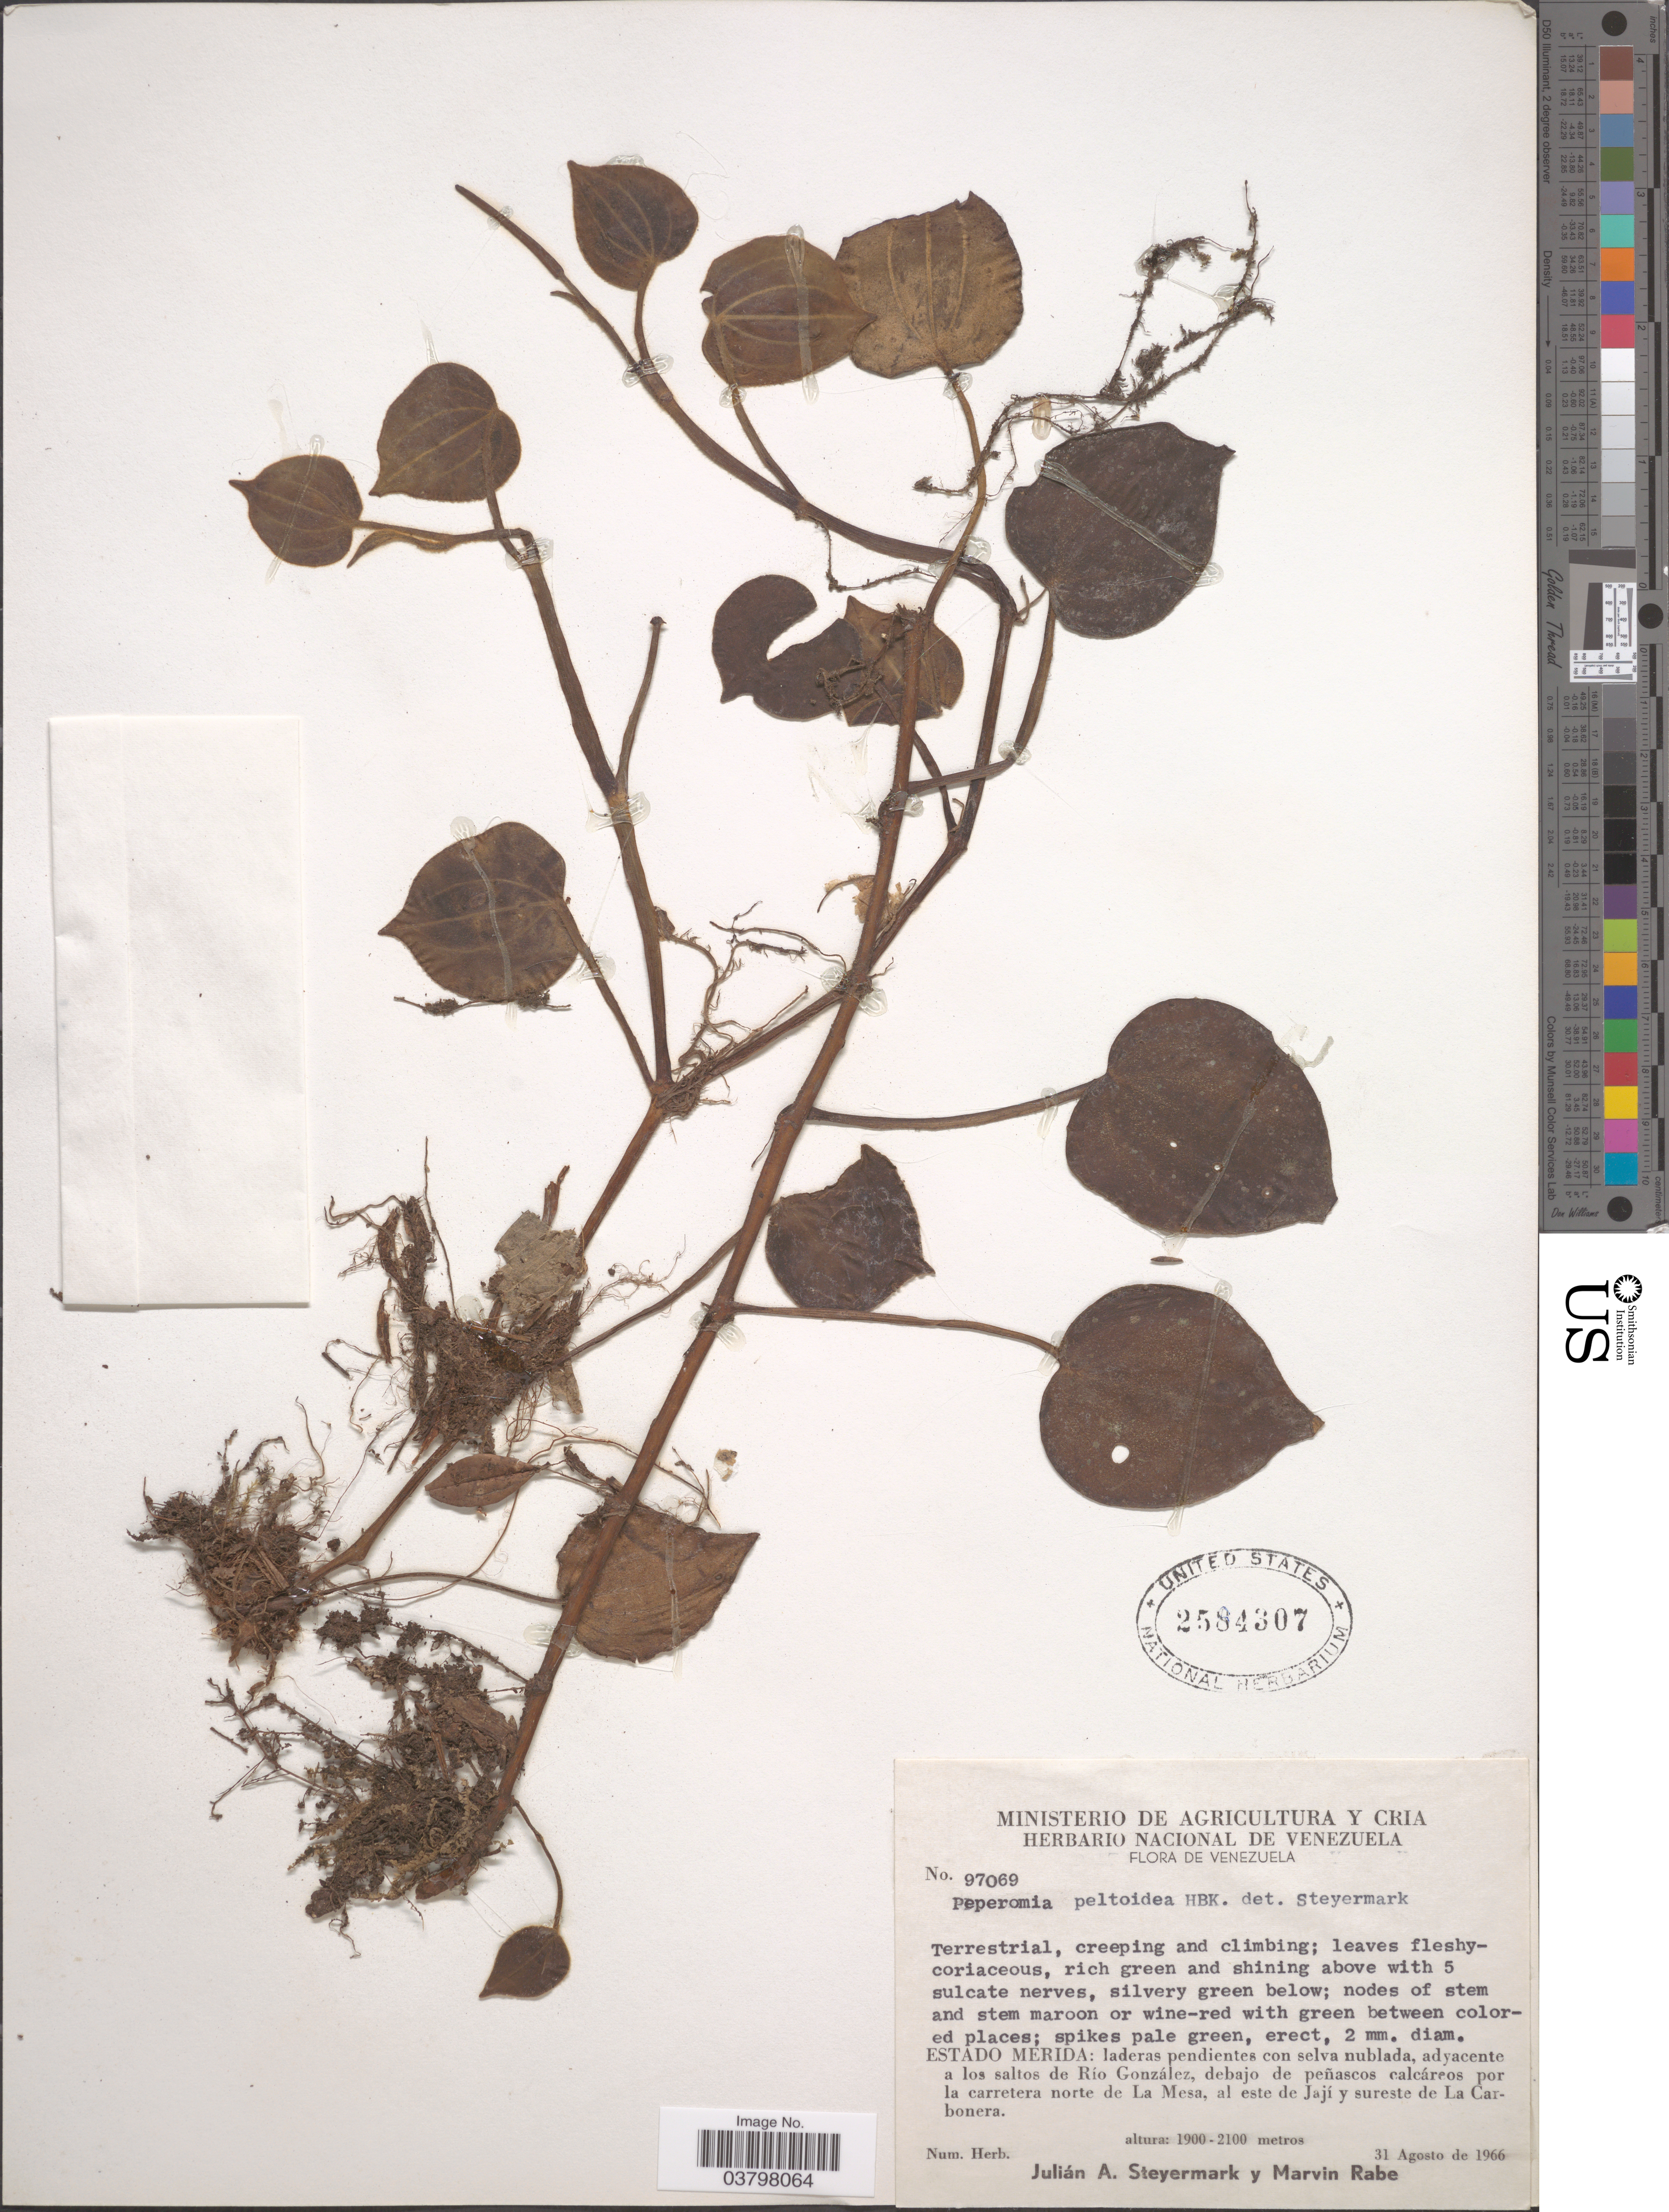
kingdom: Plantae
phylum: Tracheophyta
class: Magnoliopsida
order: Piperales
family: Piperaceae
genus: Peperomia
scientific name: Peperomia peltoidea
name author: Kunth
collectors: J. Steyermark & M. Rabe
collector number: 97069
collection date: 1966-08-31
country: Venezuela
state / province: Merida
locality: Laderas pendientes con selva nublada, adyacente a los saltos de Río González, debajo de peñascos calcáreos por la carretera norte de La Mesa, al este de Jají y sureste de La Carbonera.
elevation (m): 1900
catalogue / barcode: US 2584307